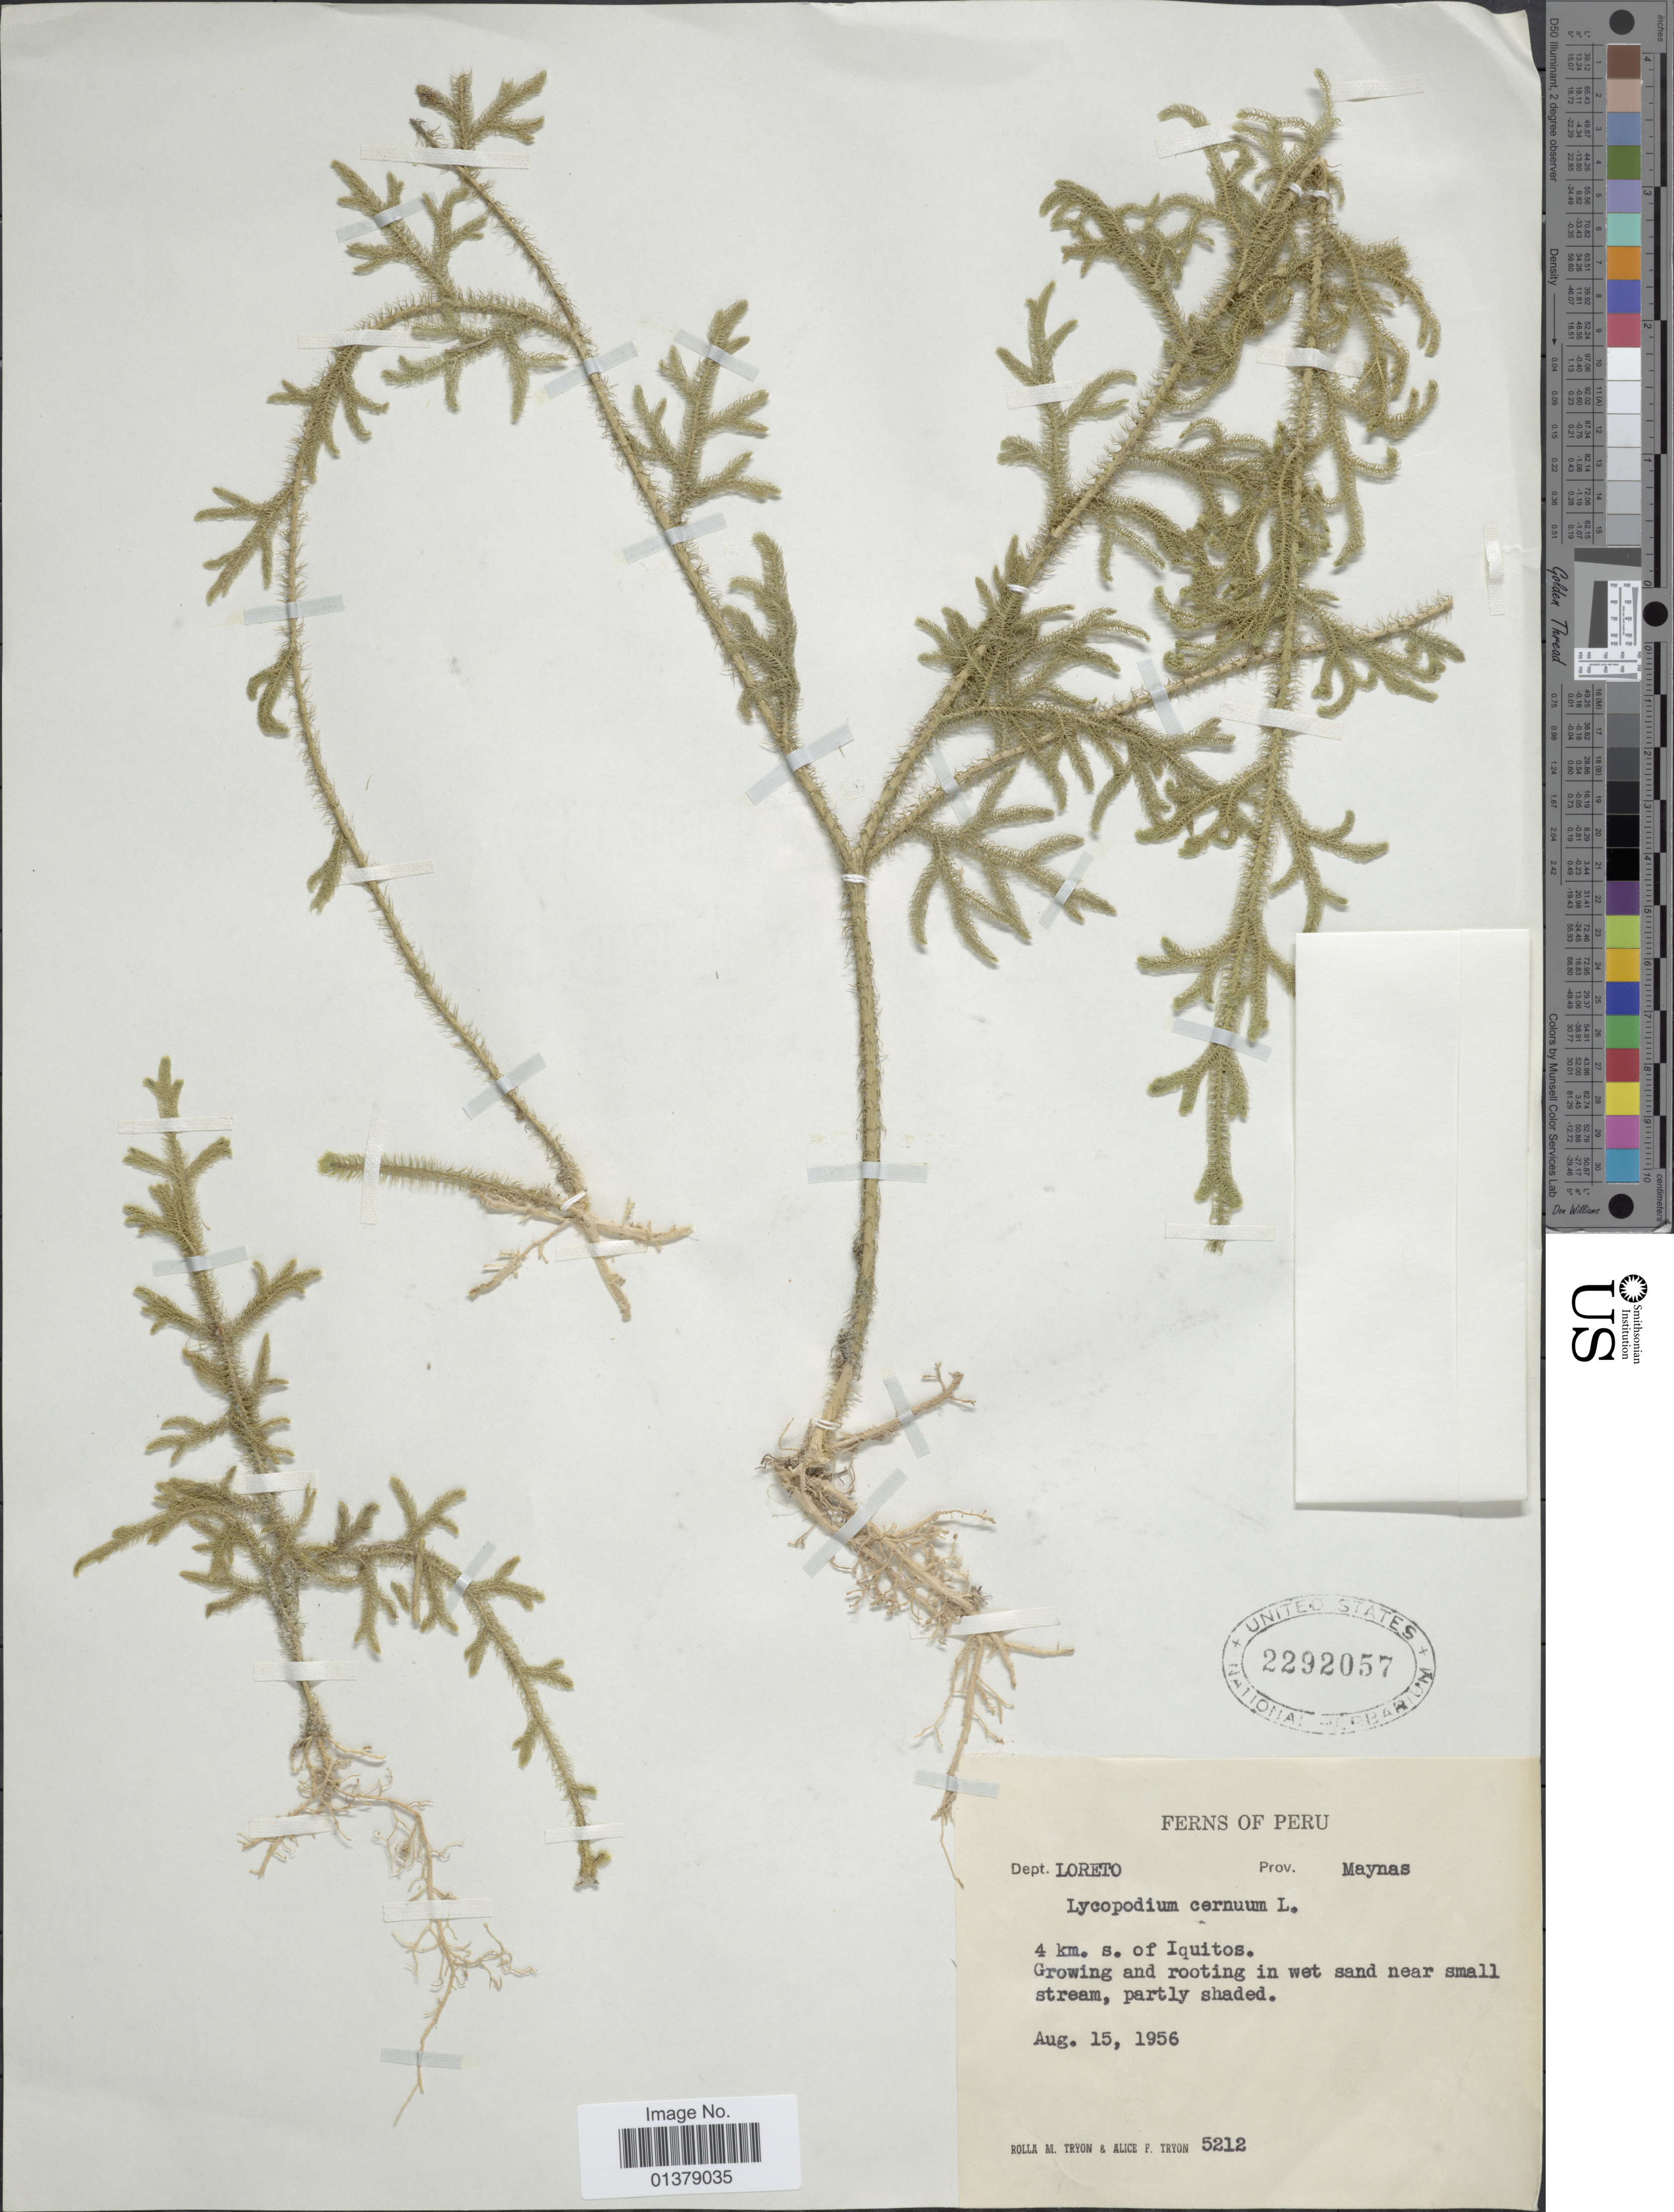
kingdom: Plantae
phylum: Tracheophyta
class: Lycopodiopsida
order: Lycopodiales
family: Lycopodiaceae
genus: Palhinhaea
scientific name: Palhinhaea cernua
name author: (L.) Vasc. & Franco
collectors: R. M. Tryon & A. F. Tryon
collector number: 5212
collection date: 1956-08-15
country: Peru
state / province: Loreto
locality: Prov. Maynas, 4km s. of iquitos, growing and rooting in wet sand near small stream, partley shaded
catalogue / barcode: US 2292057